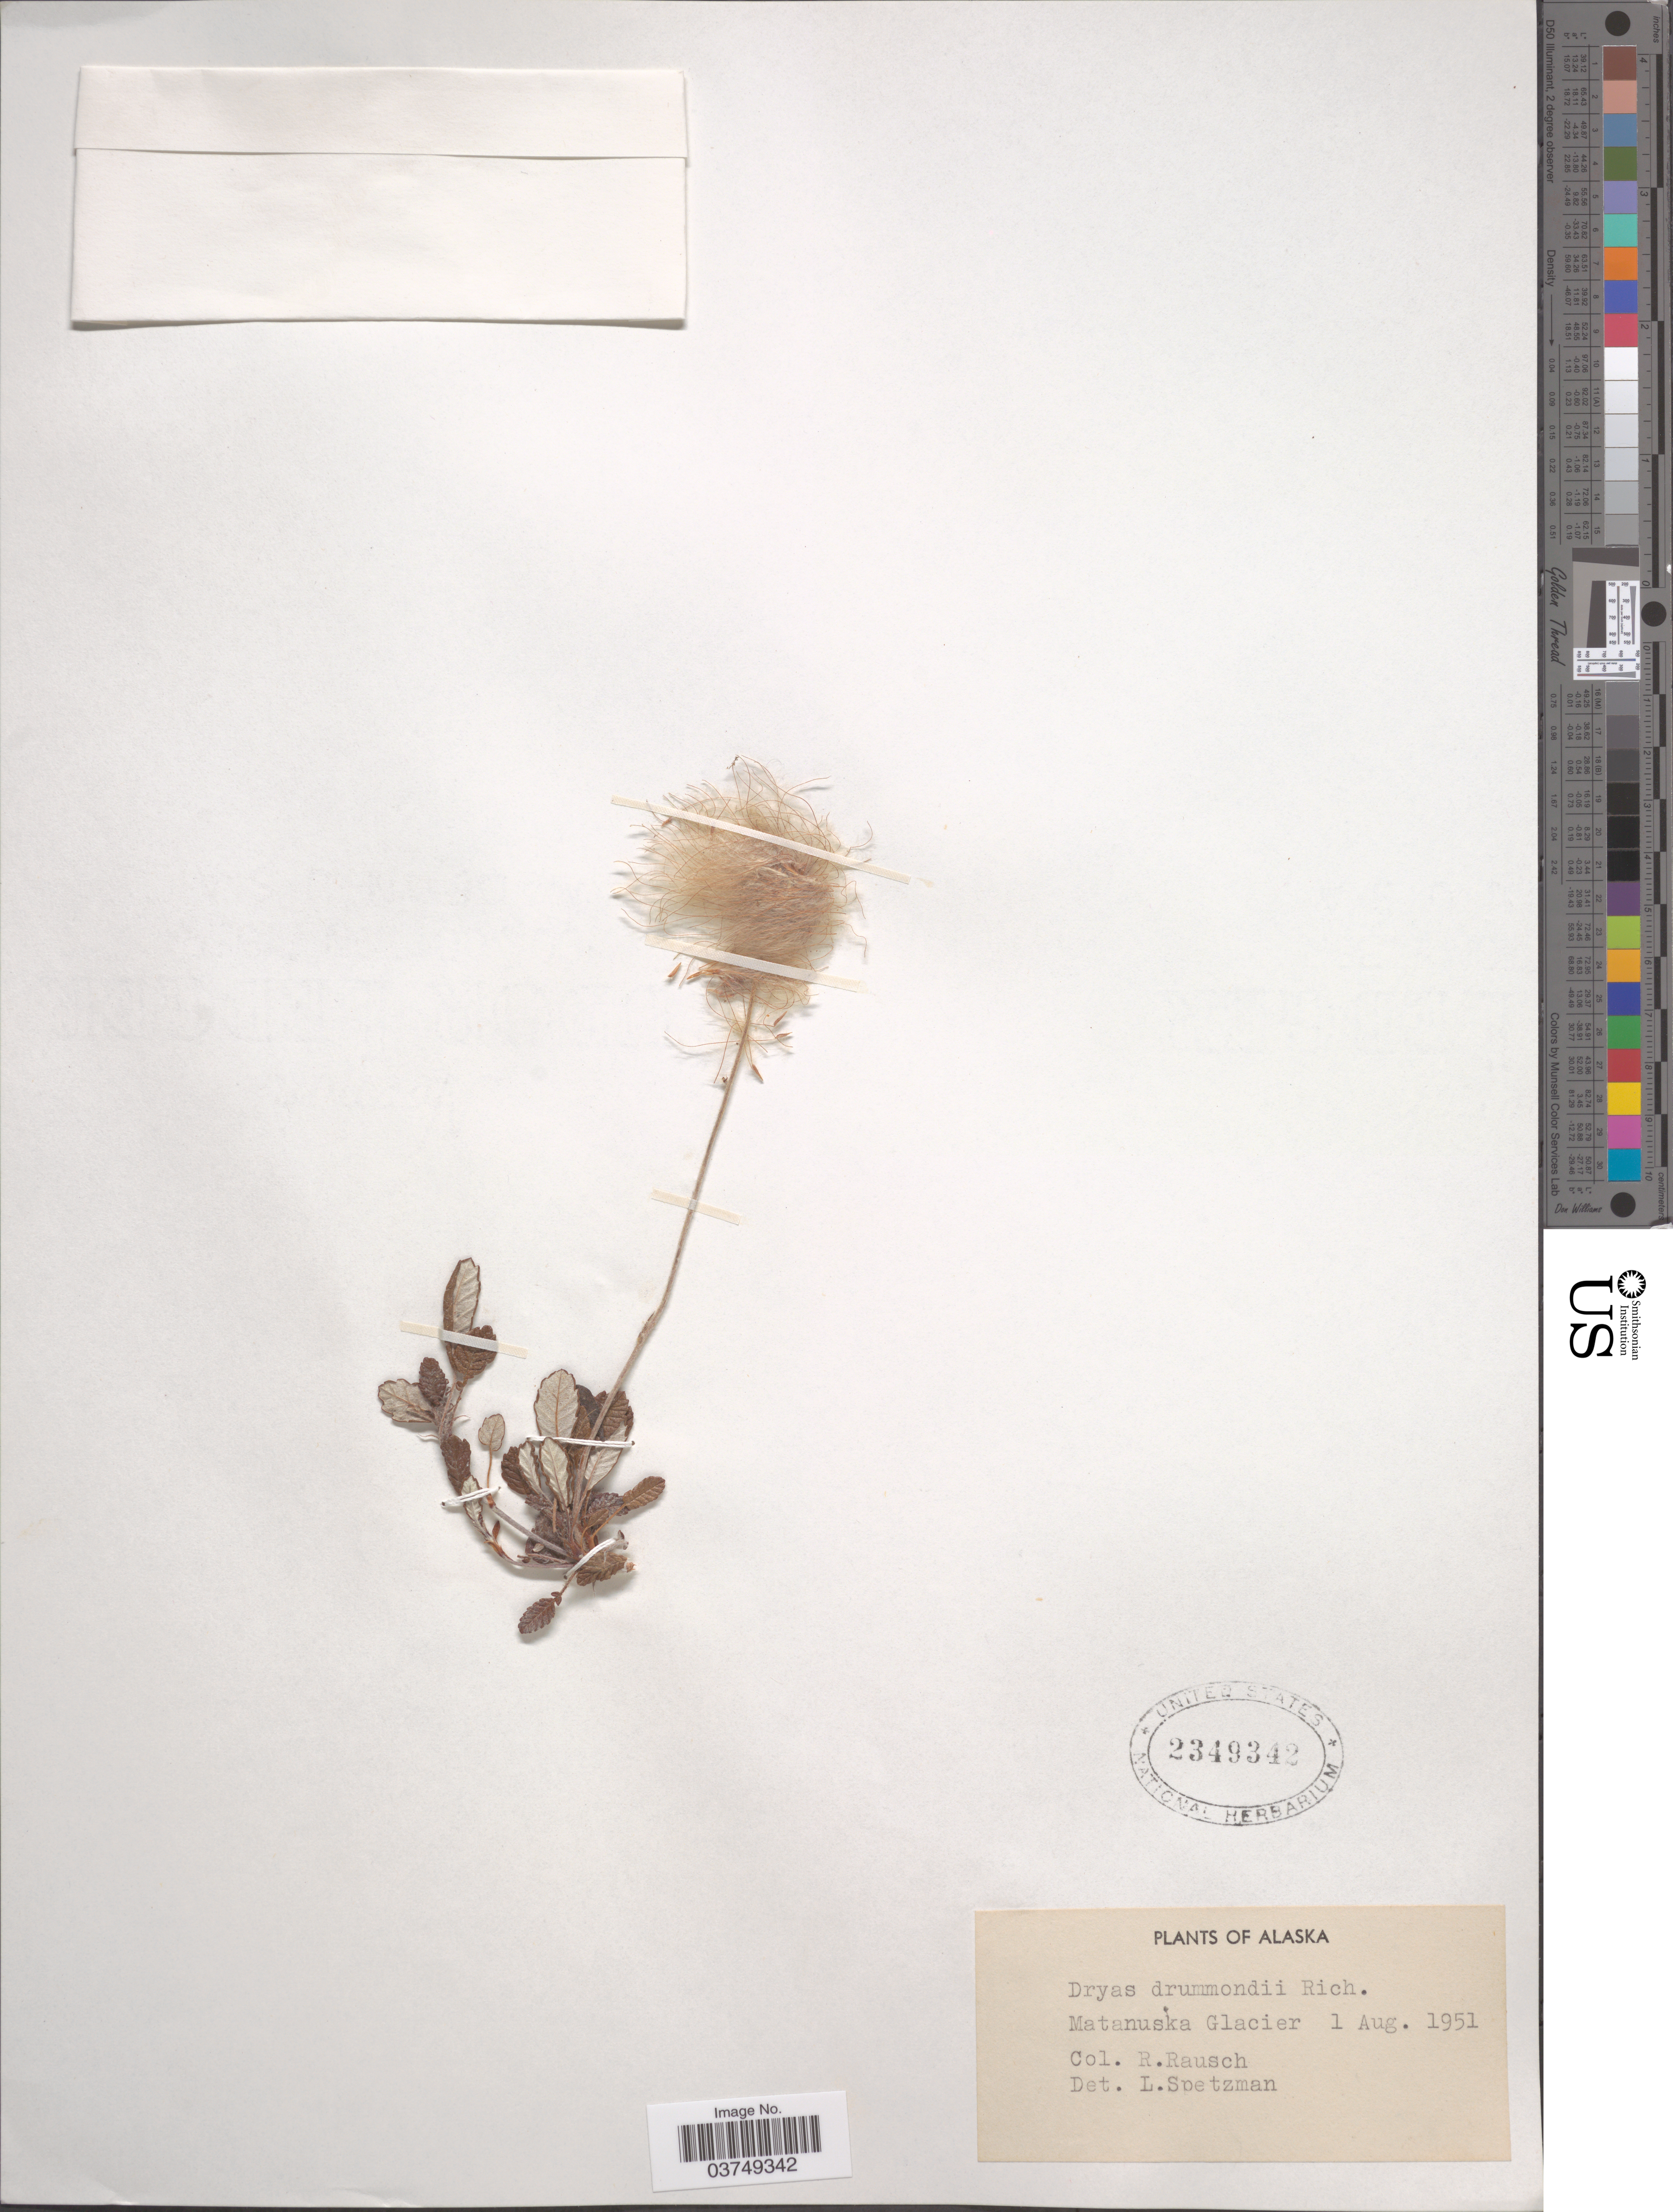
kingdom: Plantae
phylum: Tracheophyta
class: Magnoliopsida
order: Rosales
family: Rosaceae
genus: Dryas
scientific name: Dryas drummondii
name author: Hook. & Richardson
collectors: R. Rausch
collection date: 1951-08-01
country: United States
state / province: Alaska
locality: Matanuska Glacier.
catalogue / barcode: US 2349342